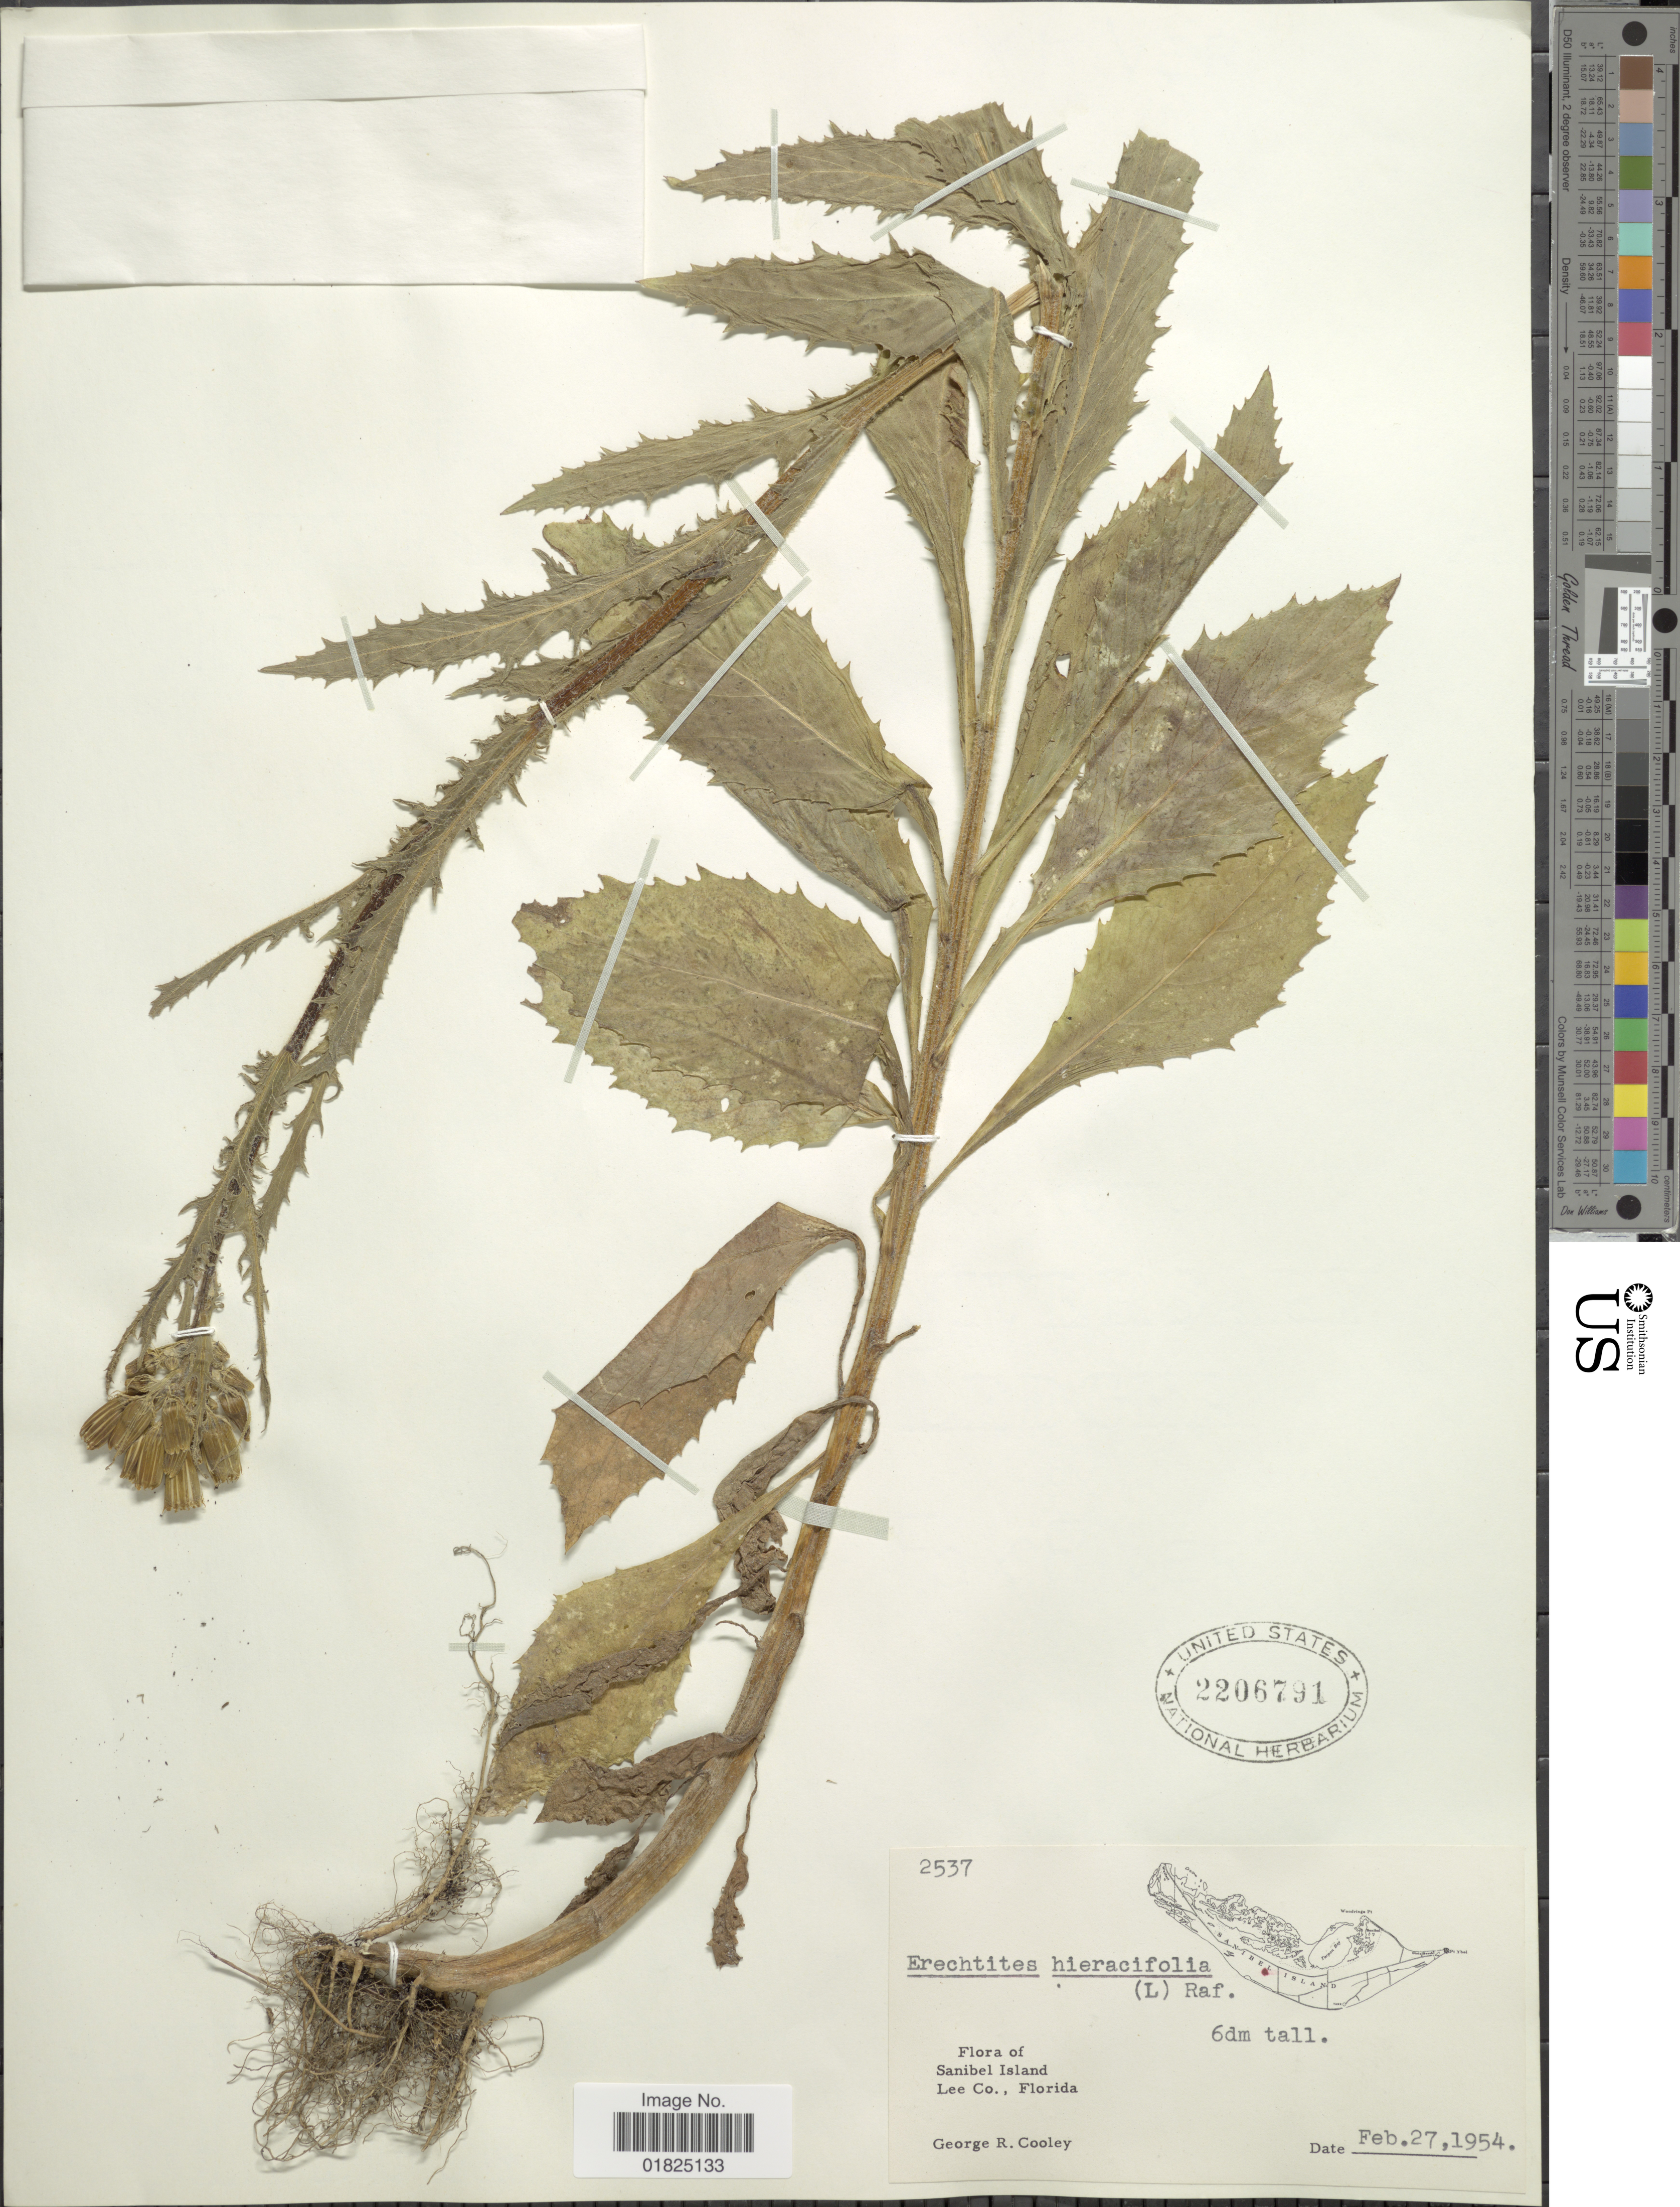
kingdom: Plantae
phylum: Tracheophyta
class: Magnoliopsida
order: Asterales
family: Asteraceae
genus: Erechtites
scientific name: Erechtites hieraciifolius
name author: (L.) Raf. ex DC.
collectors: G. R. Cooley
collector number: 2537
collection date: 1954-02-27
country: United States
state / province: Florida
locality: Sanibel Island, Lee Co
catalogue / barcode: US 2206791